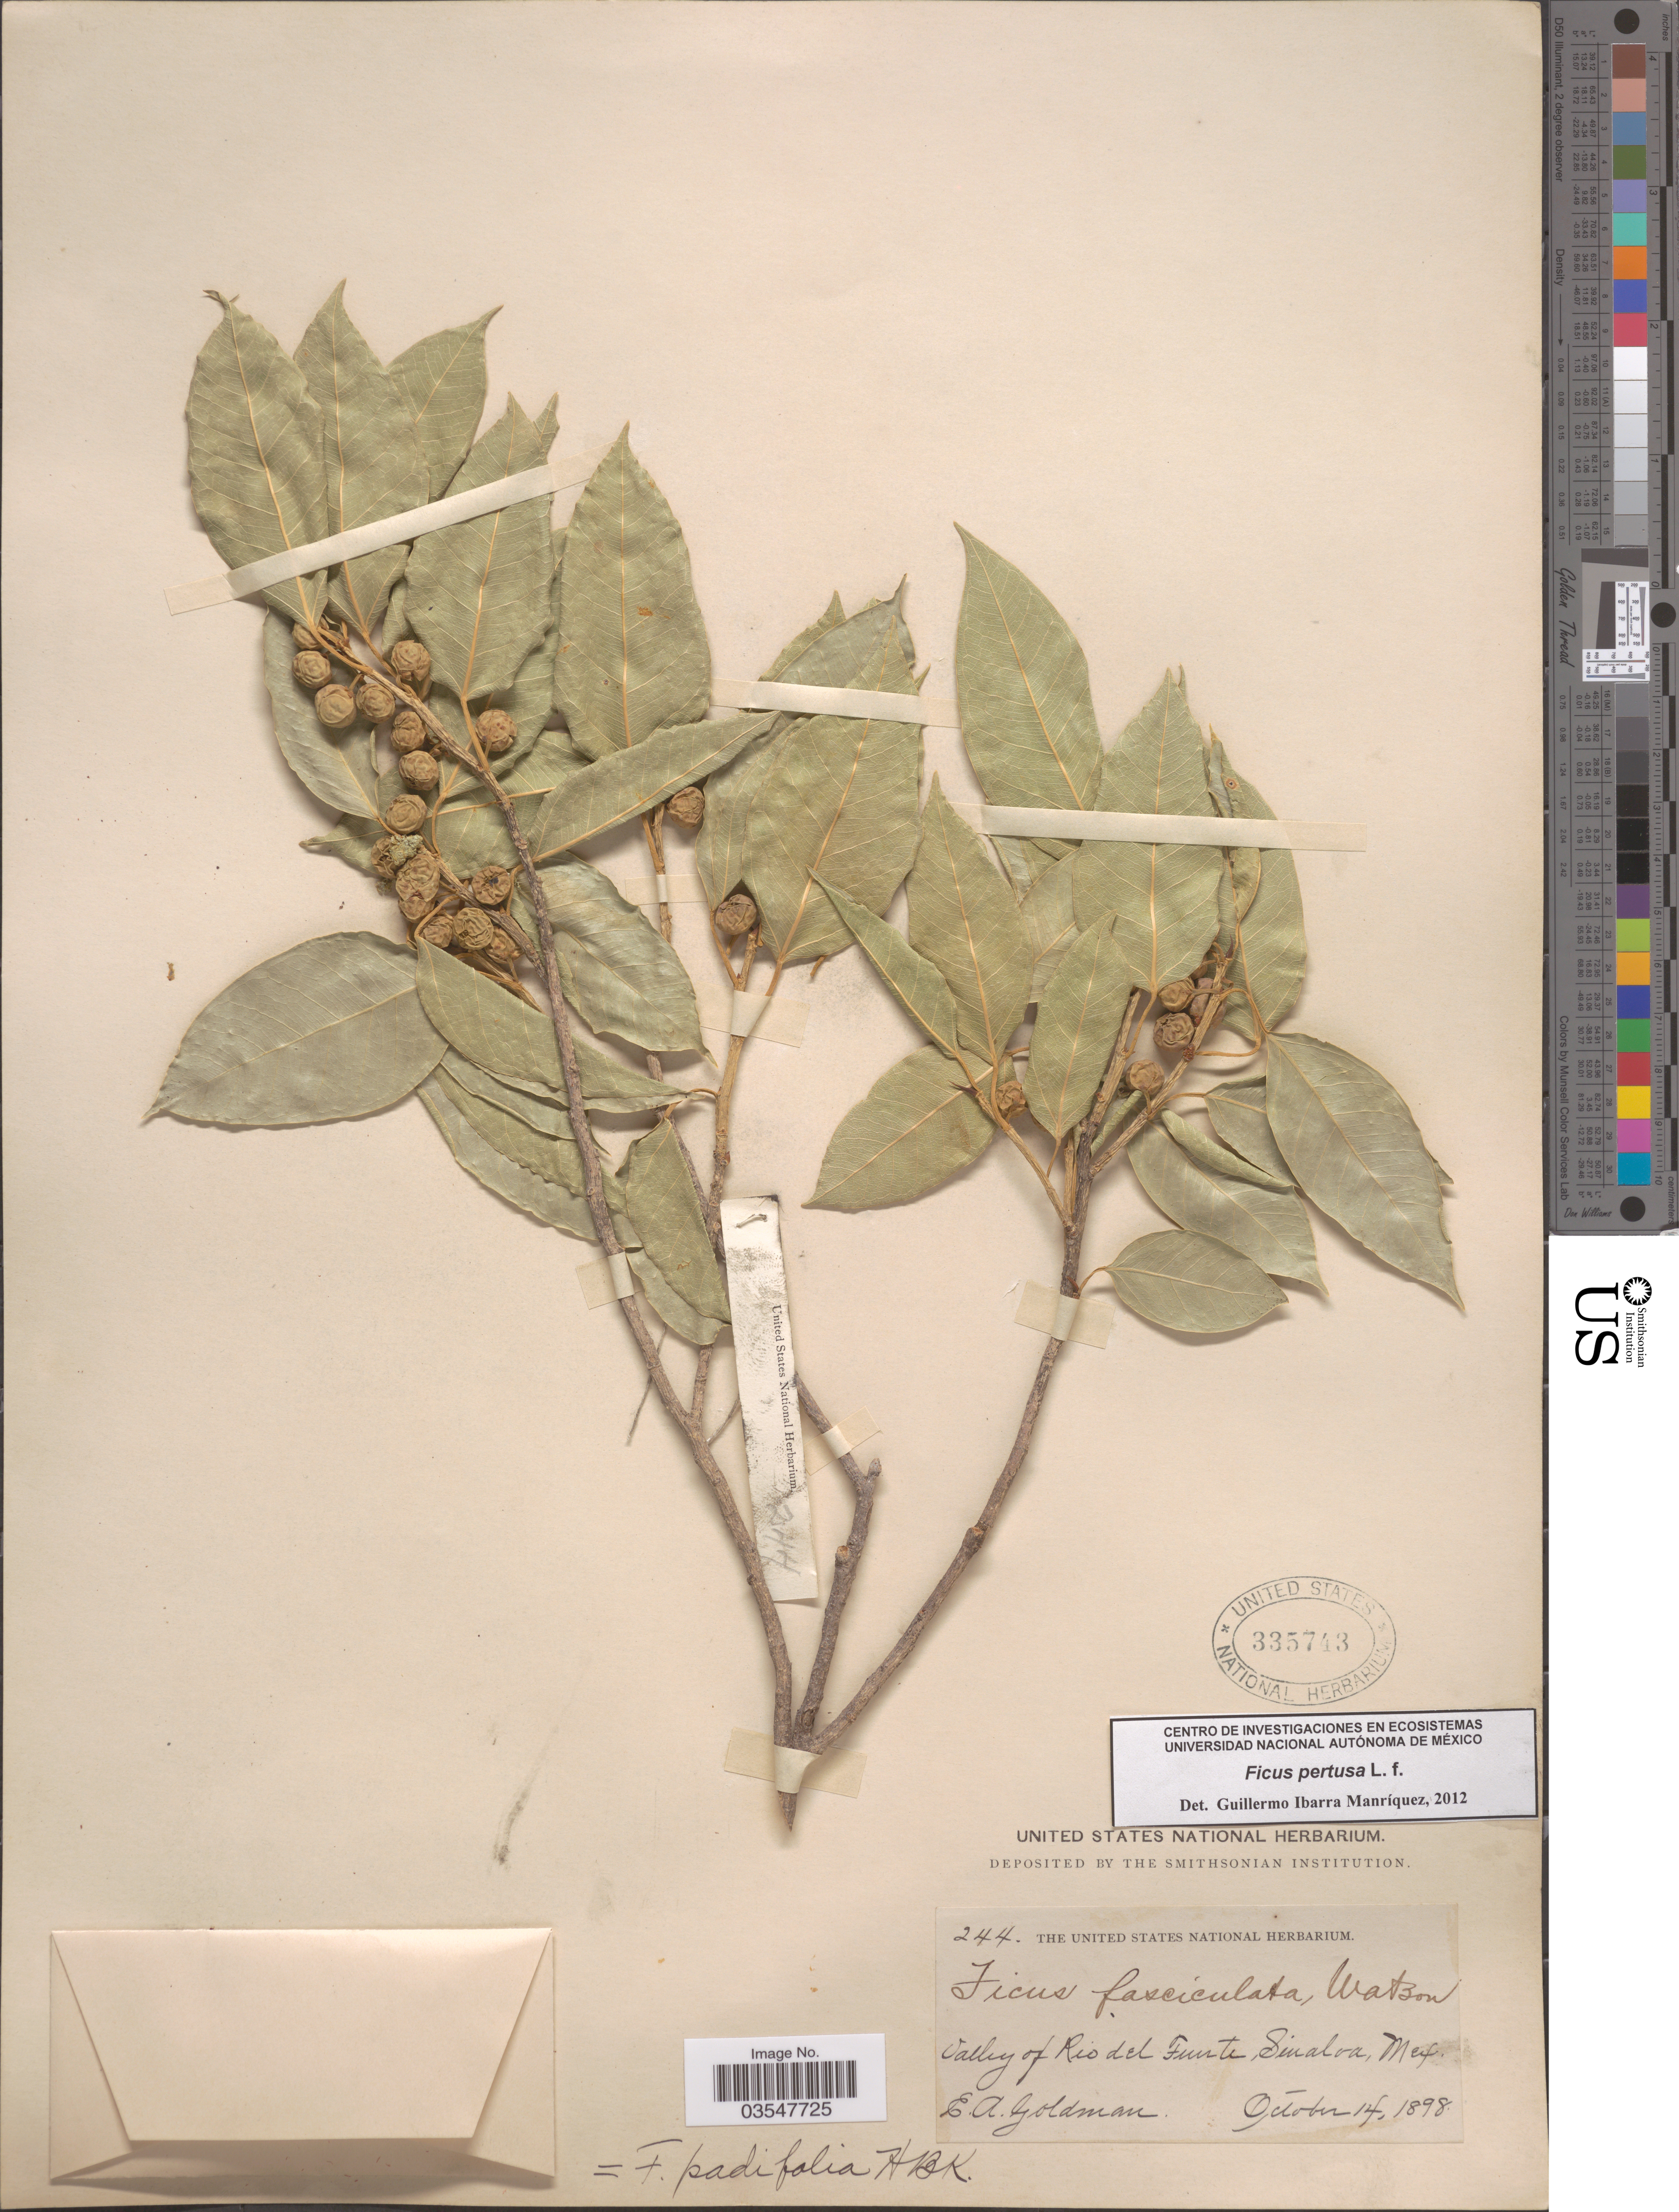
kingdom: Plantae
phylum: Tracheophyta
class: Magnoliopsida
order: Rosales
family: Moraceae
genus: Ficus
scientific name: Ficus pertusa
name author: L. f.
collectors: E. A. Goldman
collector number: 244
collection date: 1898-10-14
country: Mexico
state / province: Sinaloa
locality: Valley of Rio del Fuerte.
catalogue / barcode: US 335743